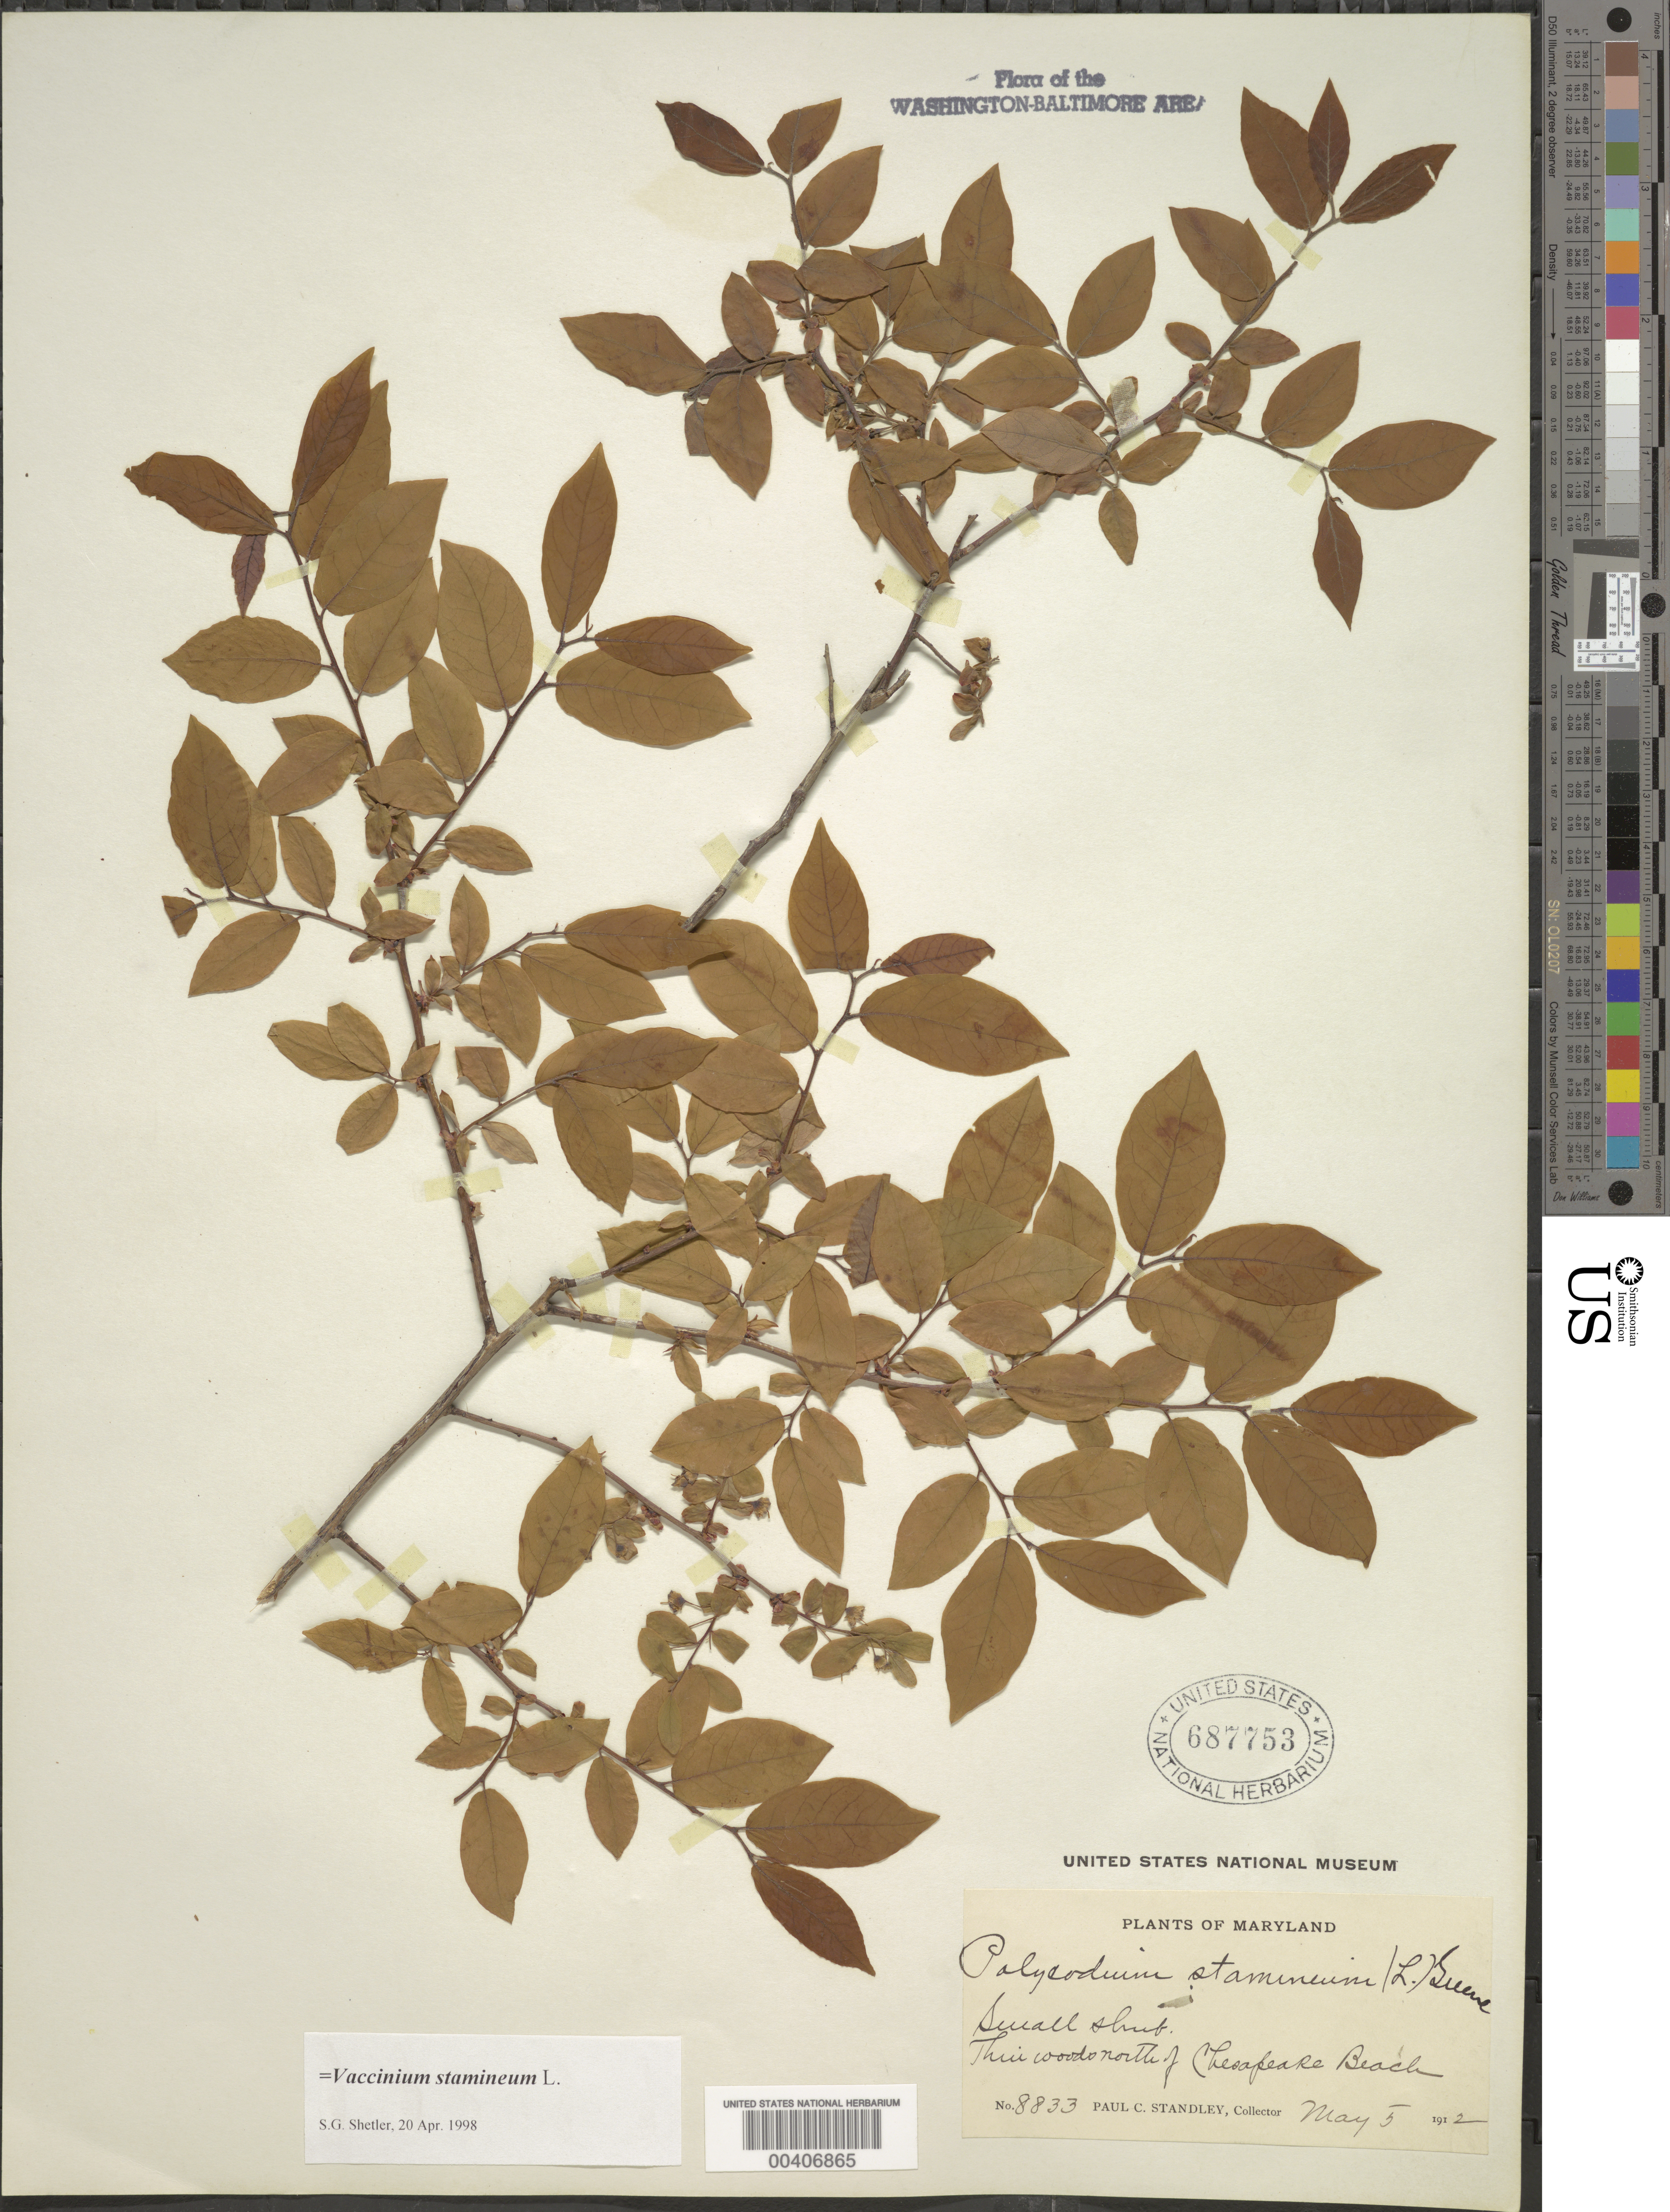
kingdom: Plantae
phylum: Tracheophyta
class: Magnoliopsida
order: Ericales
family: Ericaceae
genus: Vaccinium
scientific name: Vaccinium stamineum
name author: L.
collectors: P. C. Standley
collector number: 8833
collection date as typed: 05 May 1912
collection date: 1912-05-05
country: United States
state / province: Maryland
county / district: Calvert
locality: North of Chesapeake Beach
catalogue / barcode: US 687753